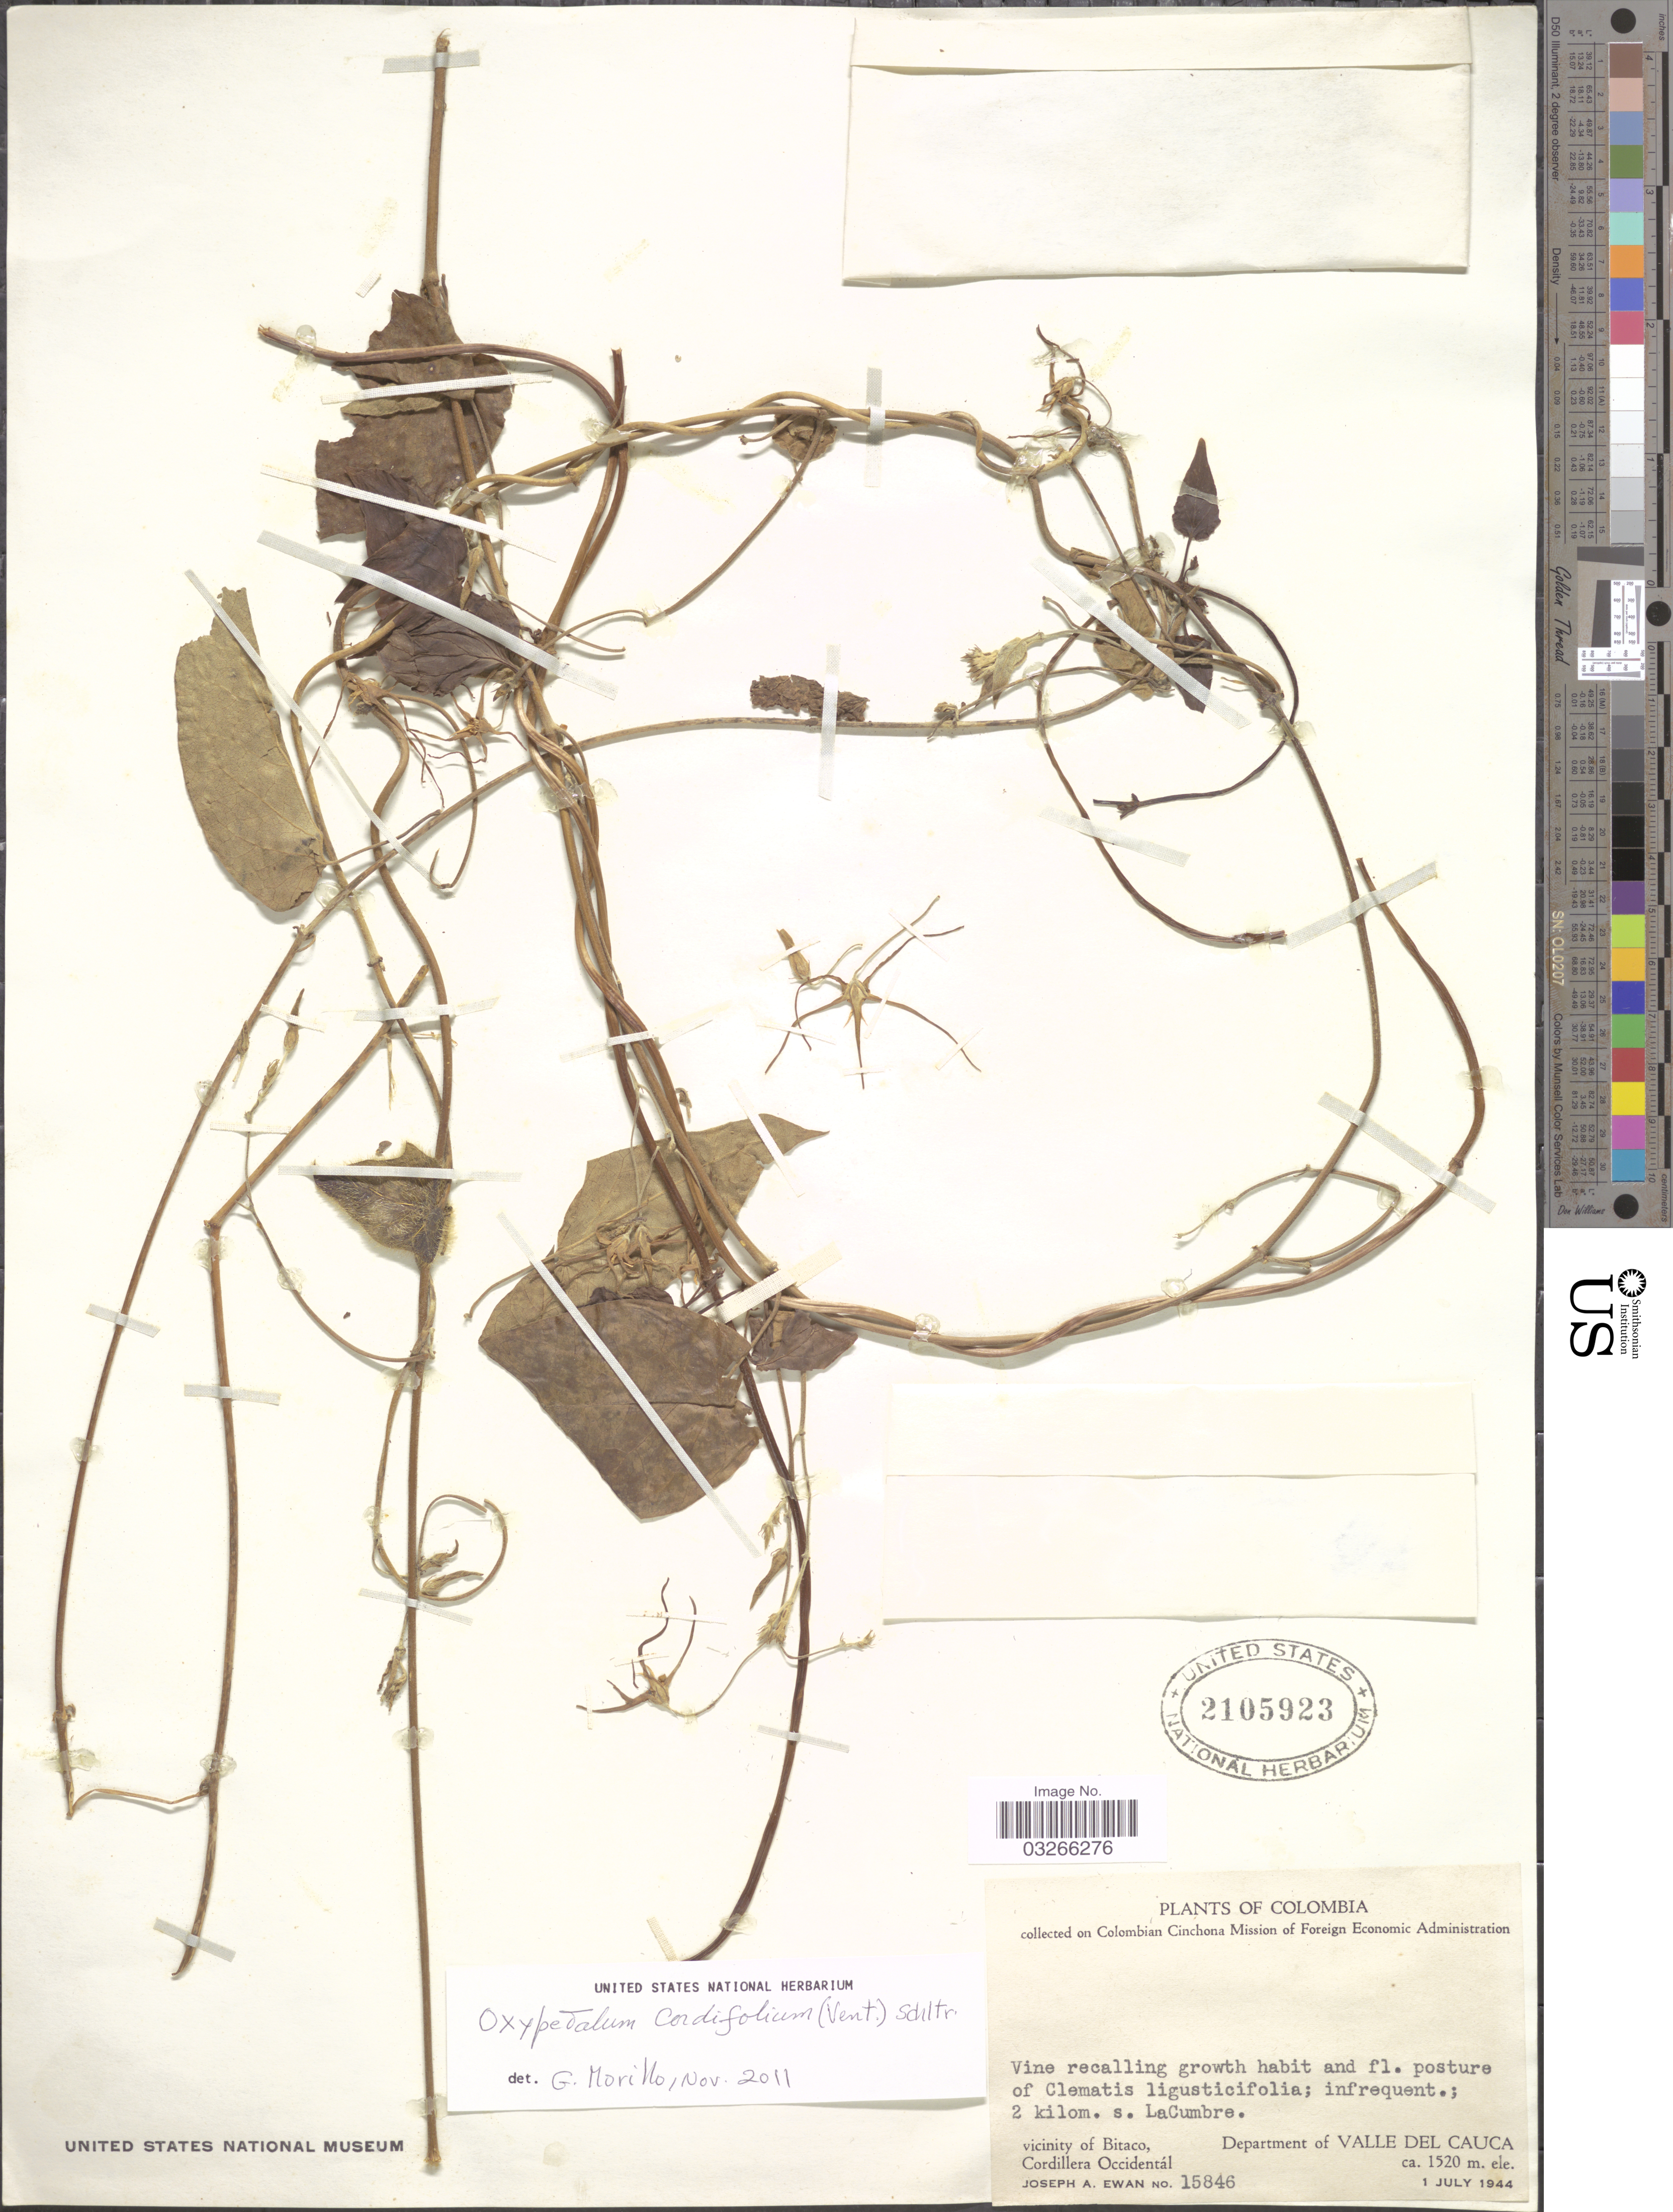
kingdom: Plantae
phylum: Tracheophyta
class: Magnoliopsida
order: Gentianales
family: Apocynaceae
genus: Oxypetalum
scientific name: Oxypetalum cordifolium subsp. cordifolium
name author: (Vent.) Schltr.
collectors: J. A. Ewan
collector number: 15846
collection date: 1944-07-01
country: Colombia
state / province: Cauca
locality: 2 kilom. s. LaCumbre. vicinity of Bitaco, Cordillera Occidentál, Department of Valle del Cauca.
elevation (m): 1520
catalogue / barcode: US 2105923